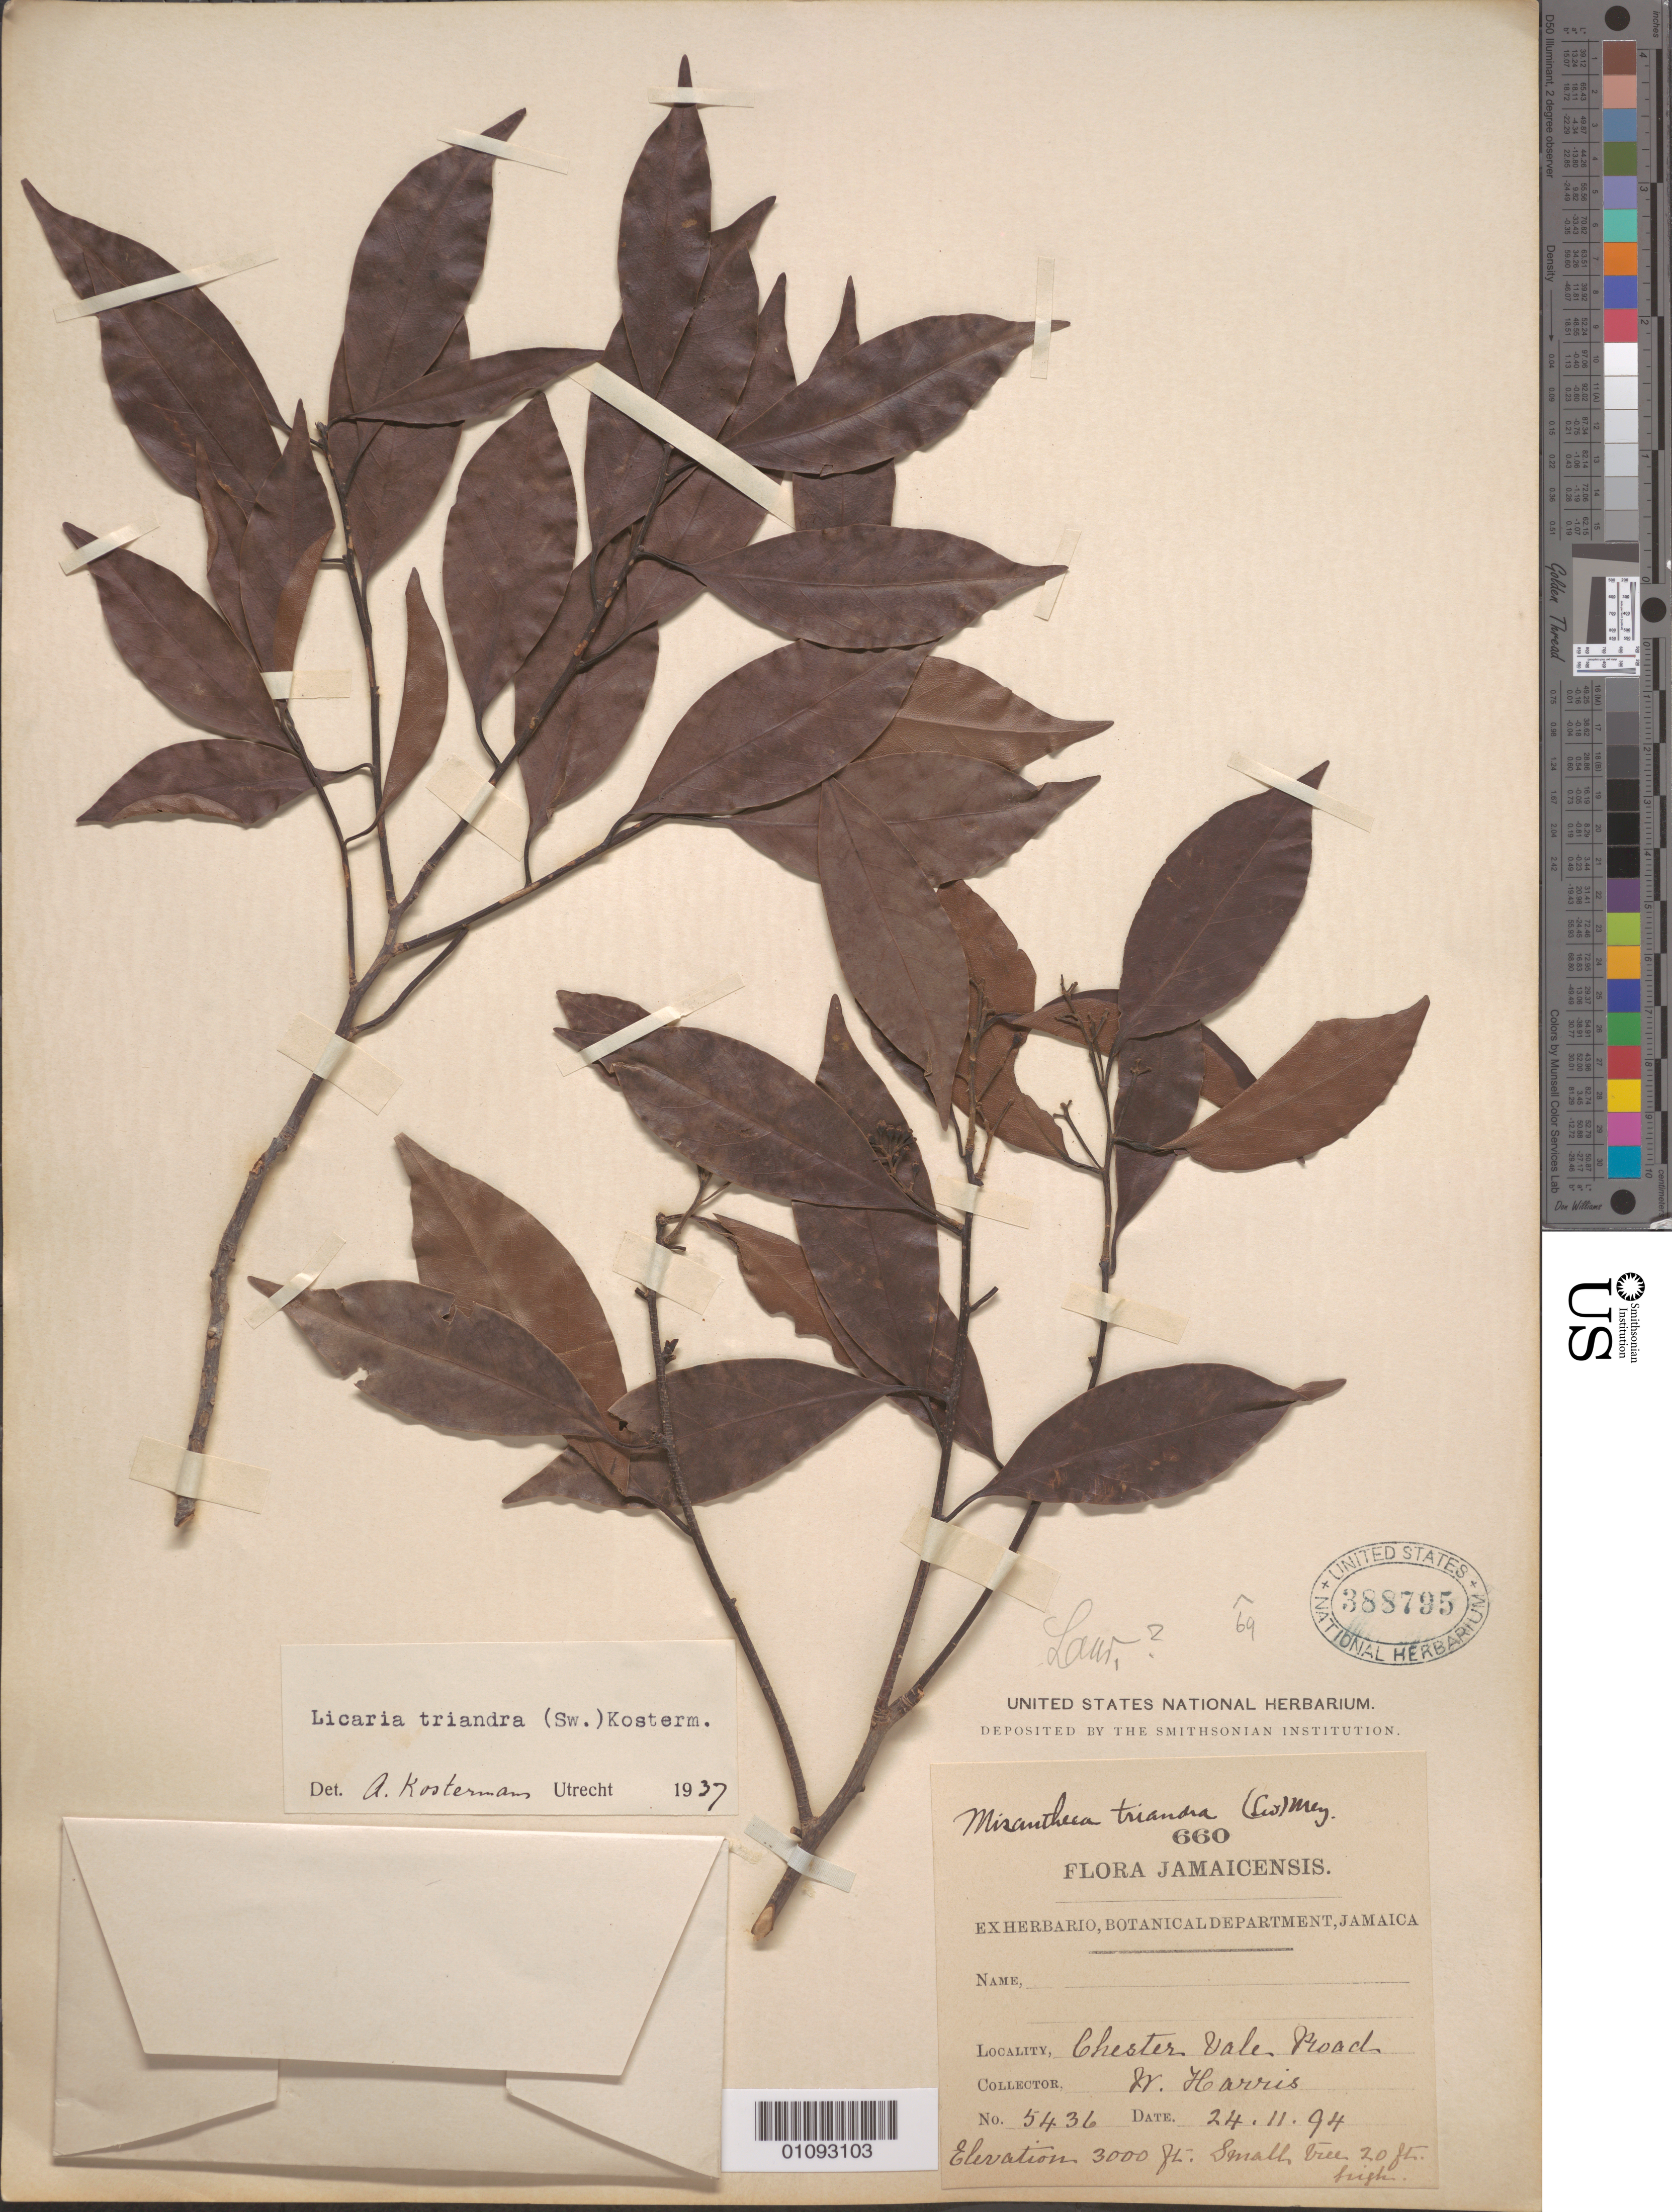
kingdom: Plantae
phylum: Tracheophyta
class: Magnoliopsida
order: Laurales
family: Lauraceae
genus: Licaria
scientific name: Licaria triandra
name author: (Sw.) Kosterm.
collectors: W. Harris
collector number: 5436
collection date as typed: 24 Nov 1894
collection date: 1894-11-24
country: Jamaica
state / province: Saint Andrew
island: Jamaica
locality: Chester Vale Road.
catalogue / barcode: US 388795